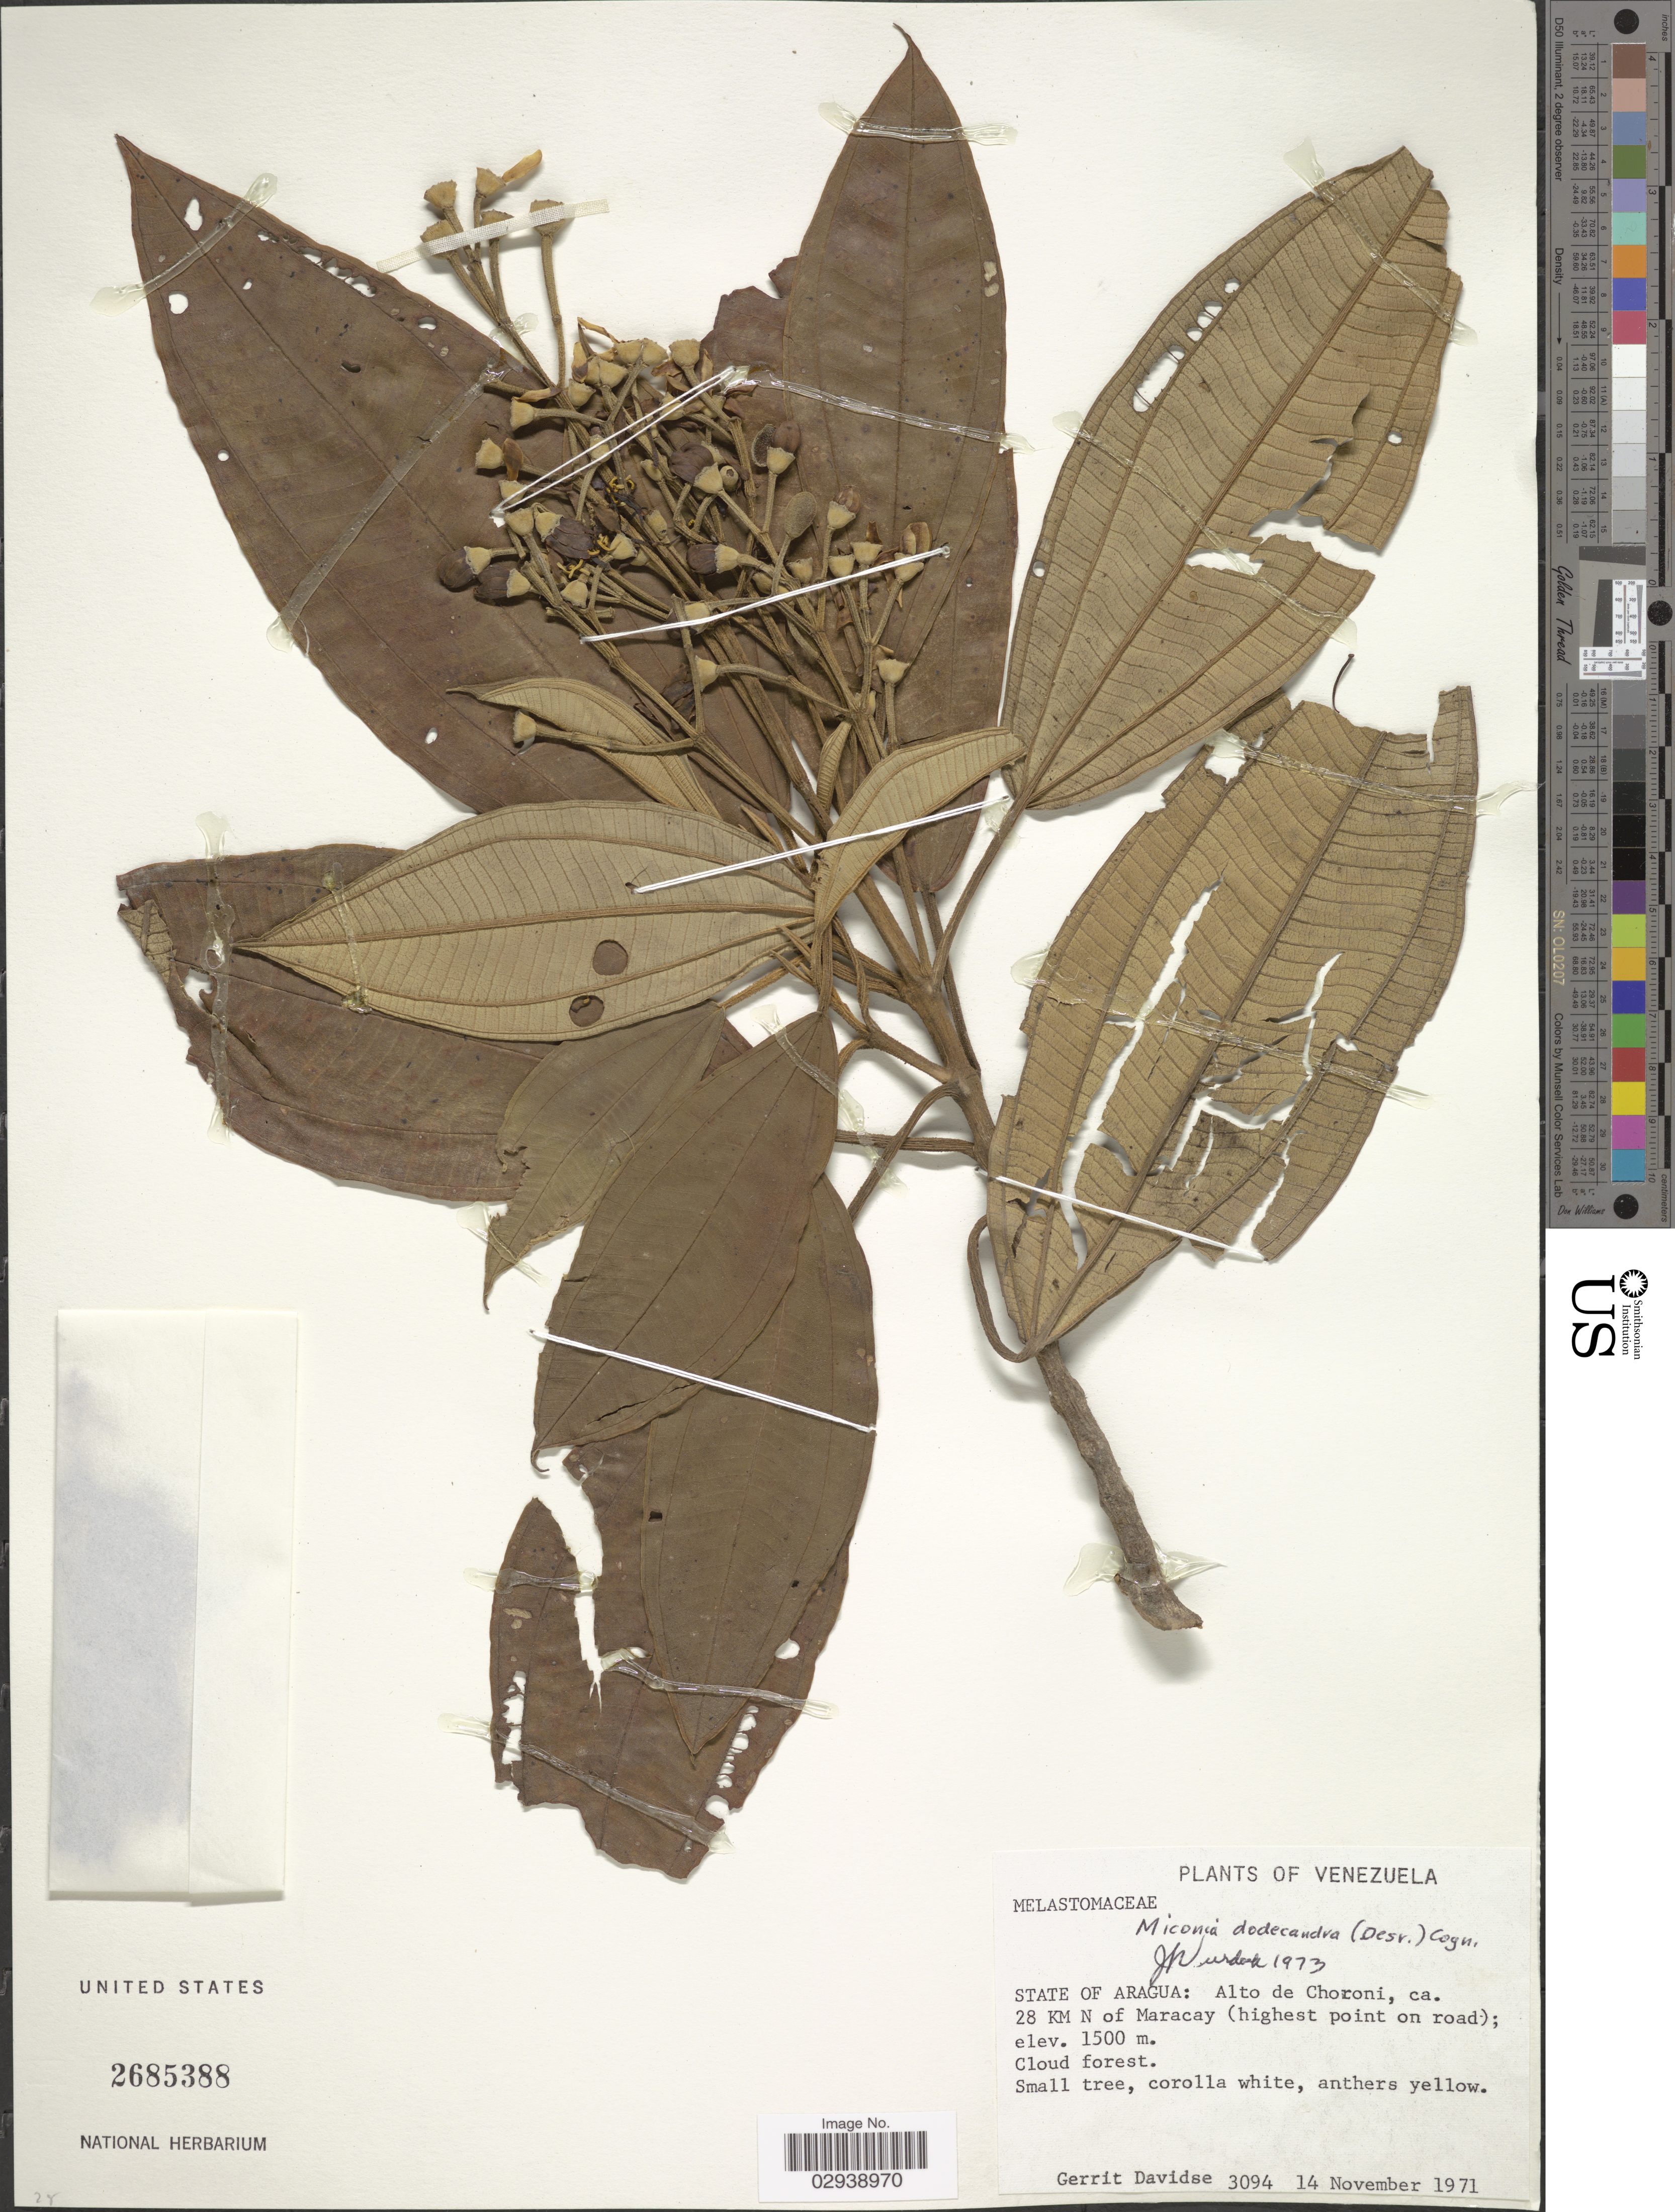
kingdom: Plantae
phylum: Tracheophyta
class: Magnoliopsida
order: Myrtales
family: Melastomataceae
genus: Miconia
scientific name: Miconia dodecandra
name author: Cogn.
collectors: G. Davidse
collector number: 3094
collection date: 1971-11-14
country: Venezuela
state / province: Aragua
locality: Alto de Choroni, ca. 28 KM N of Maracay (highest point on road).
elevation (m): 1500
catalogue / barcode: US 2685388